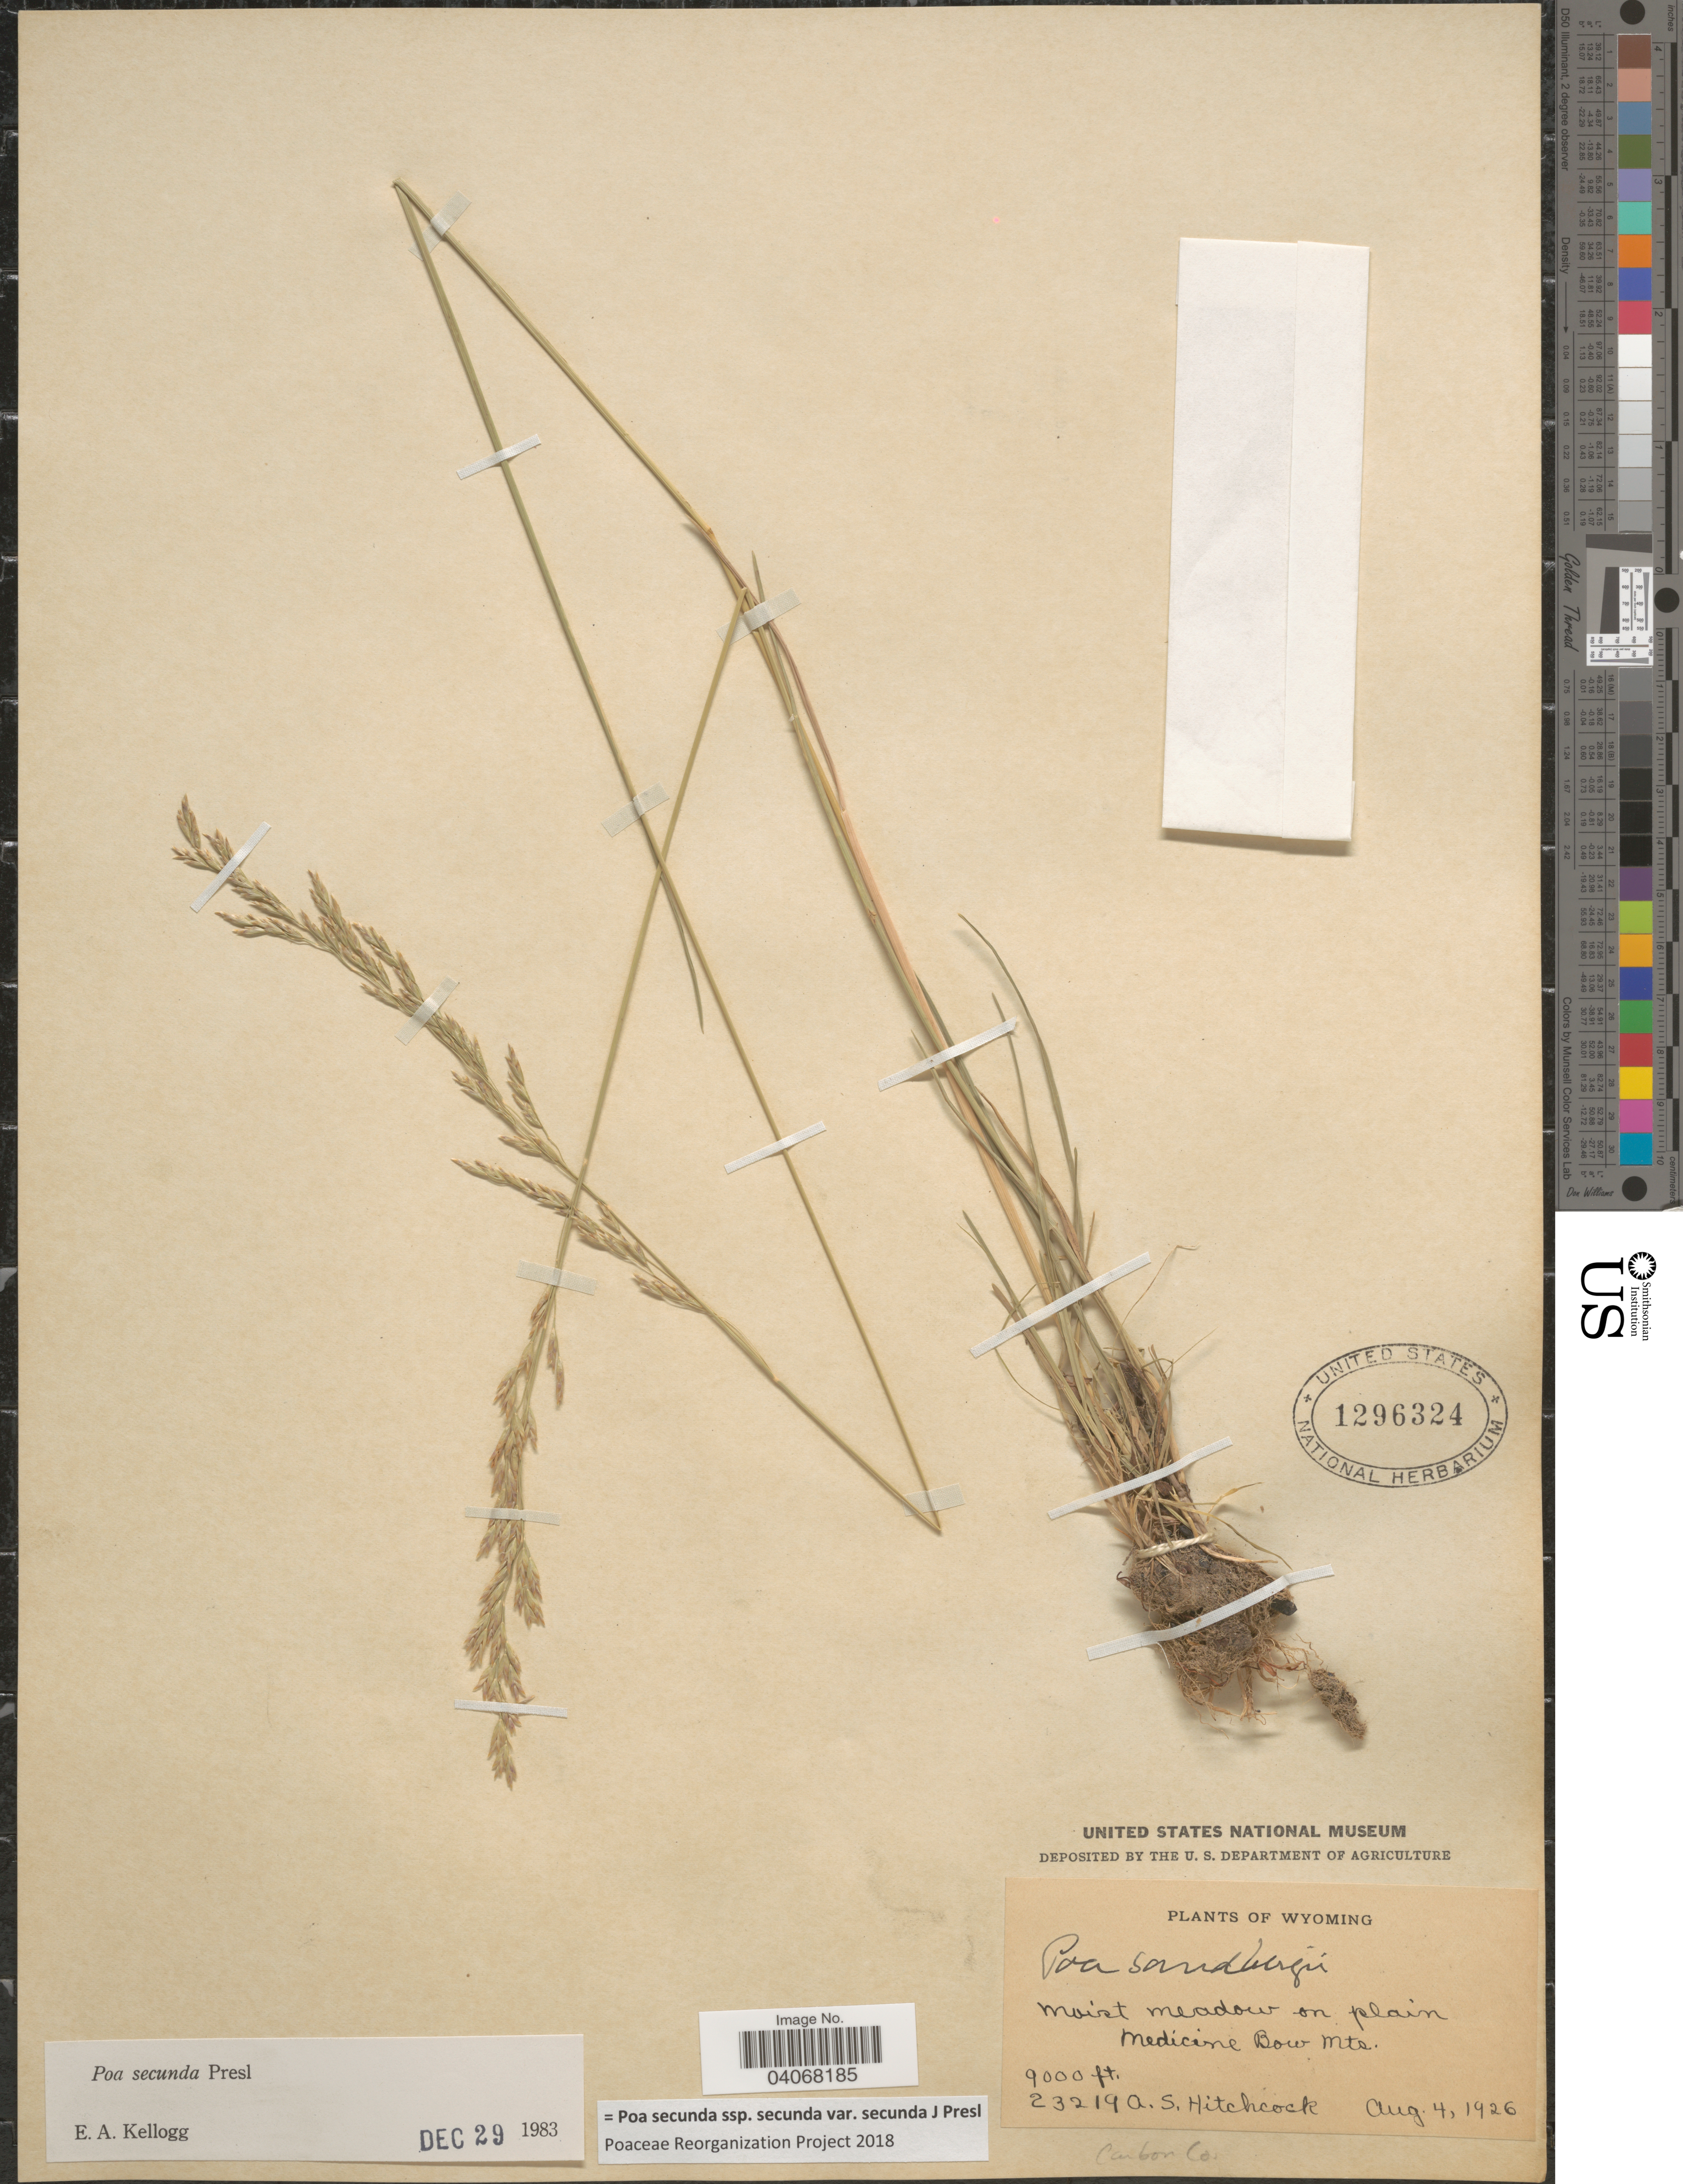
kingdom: Plantae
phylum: Tracheophyta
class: Liliopsida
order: Poales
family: Poaceae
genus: Poa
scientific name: Poa secunda subsp. secunda var. secunda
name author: J. Presl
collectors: A. S. Hitchcock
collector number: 23219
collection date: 1926-08-04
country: United States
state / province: Wyoming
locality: Moist meadow on plain Medicine Bow Mts. Carbon Co.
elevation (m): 2743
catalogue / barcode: US 1296324